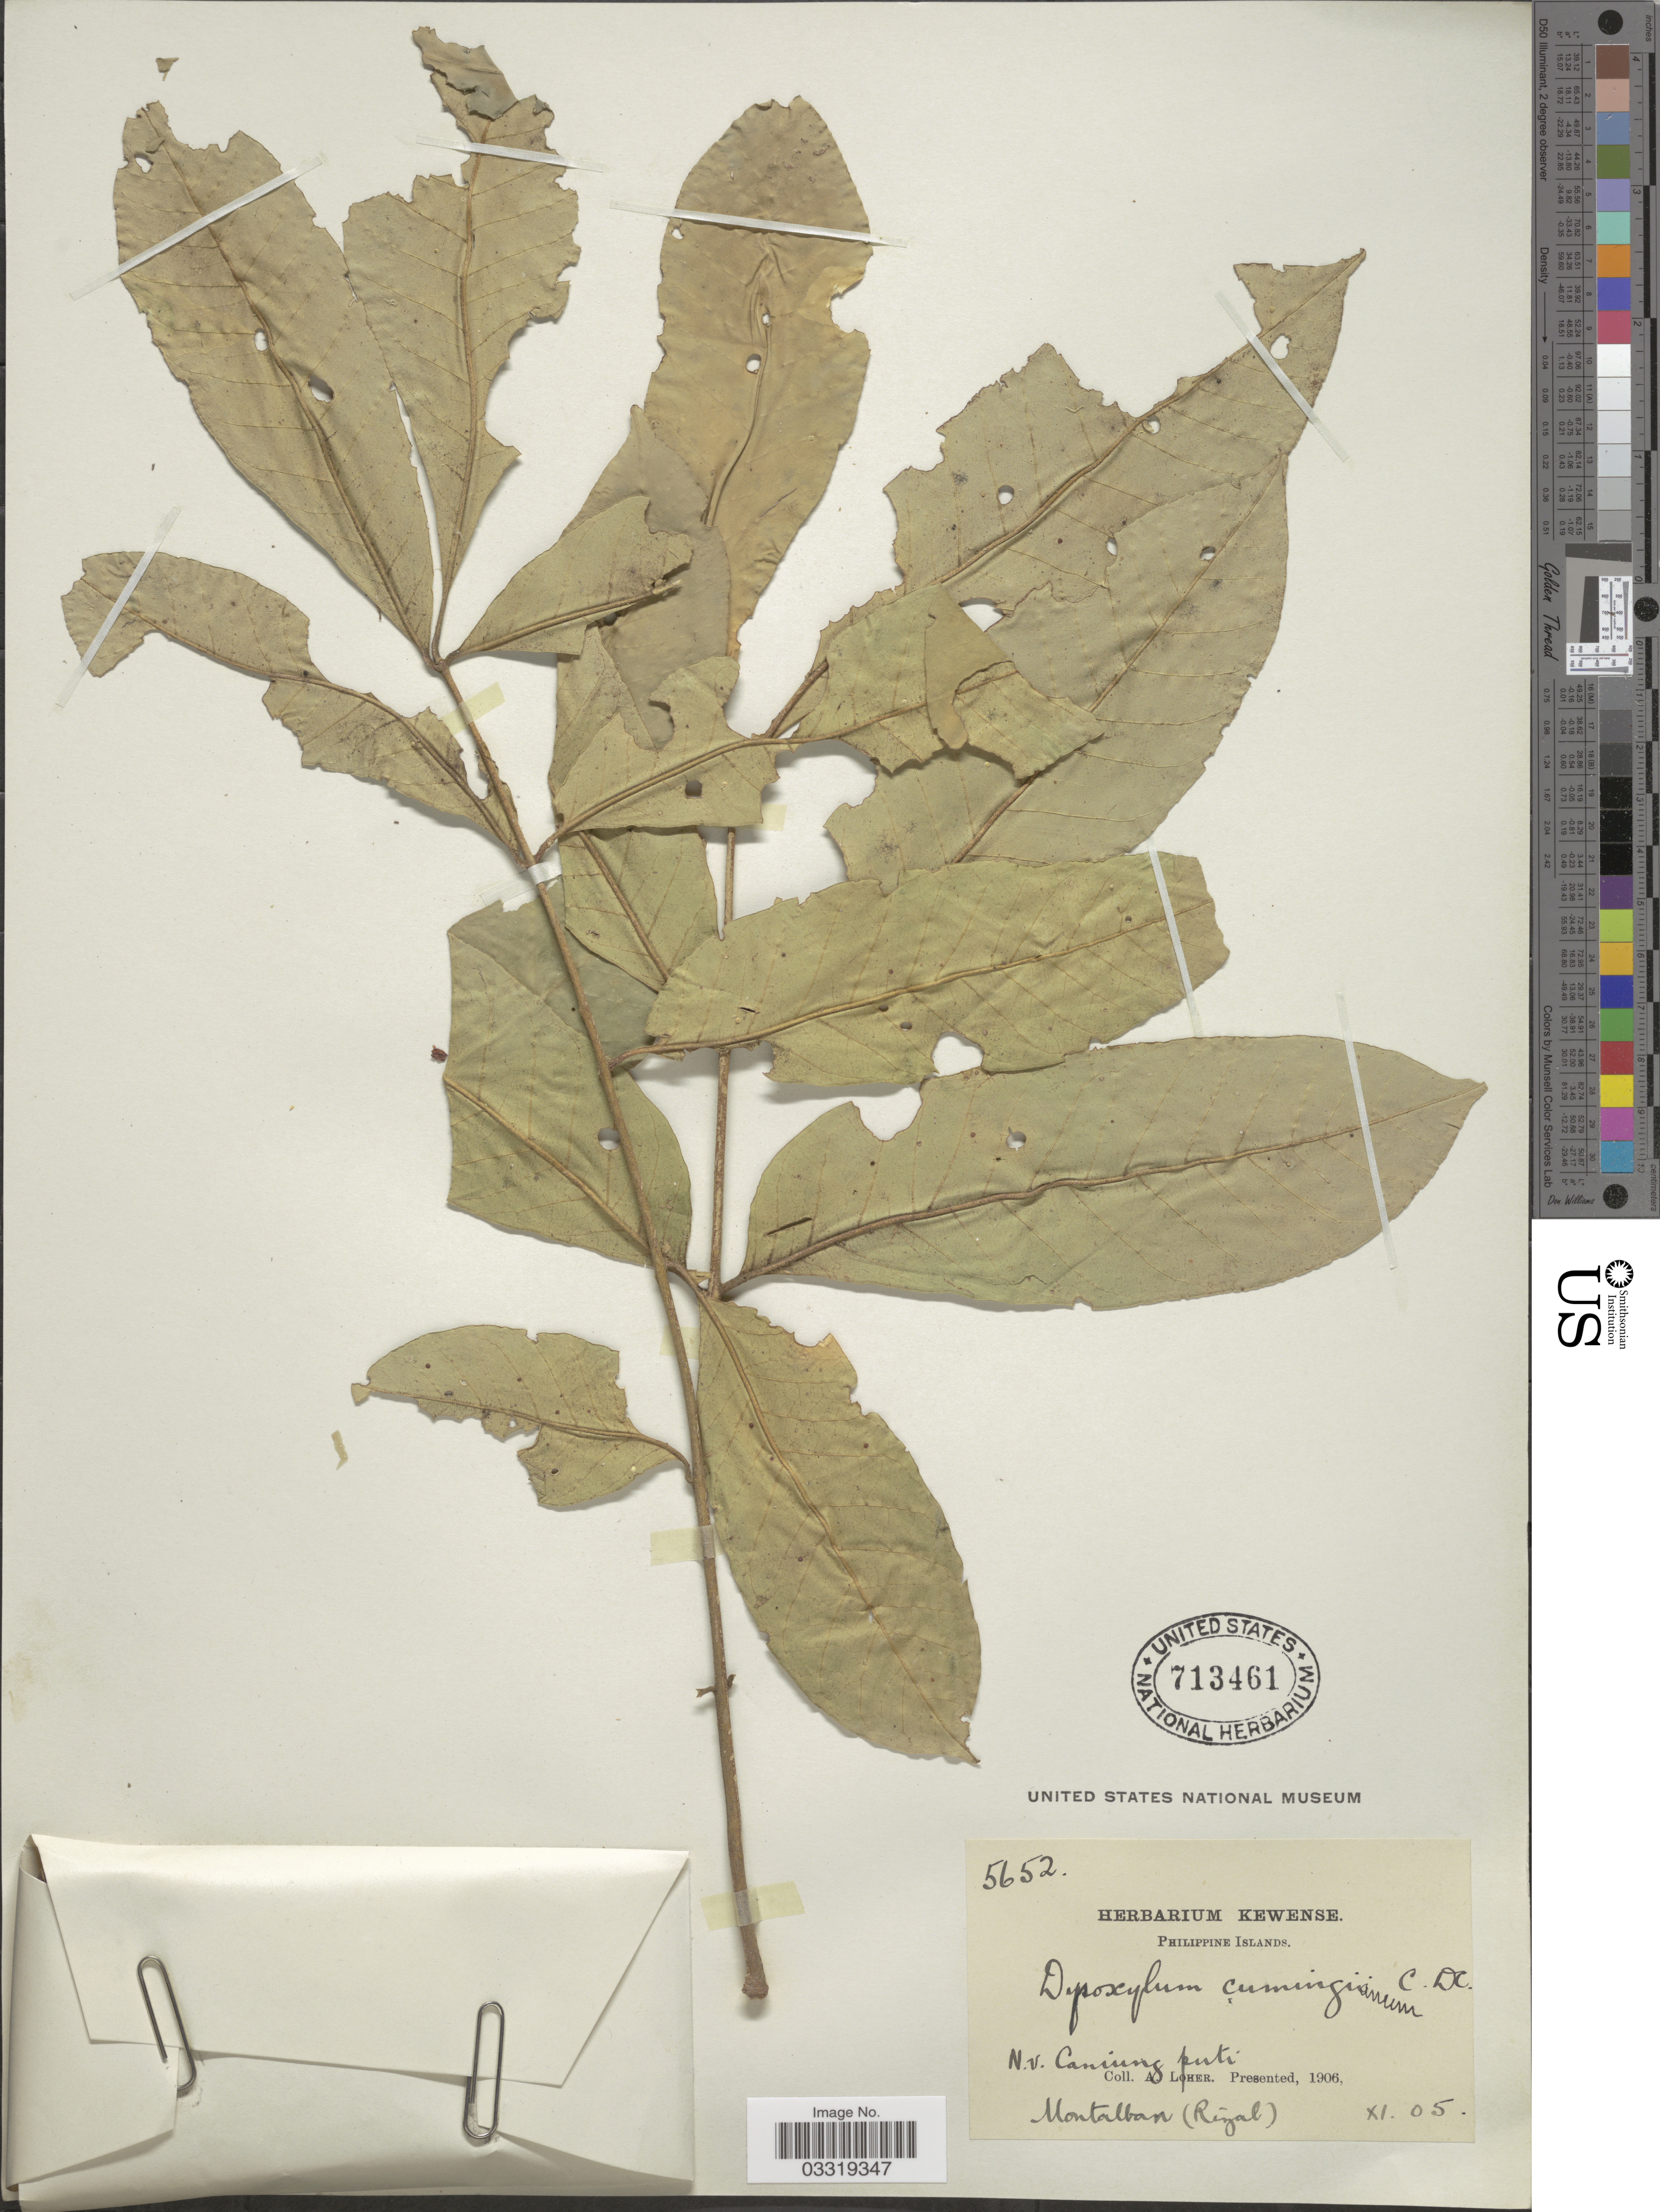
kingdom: Plantae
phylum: Tracheophyta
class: Magnoliopsida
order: Sapindales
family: Meliaceae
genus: Epicharis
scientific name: Epicharis cumingiana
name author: (C. DC.) Harms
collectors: A. Loher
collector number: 5652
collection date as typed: Transcribed d/m/y: /11/5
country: Philippines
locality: Montalban (Rizal).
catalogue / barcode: US 713461